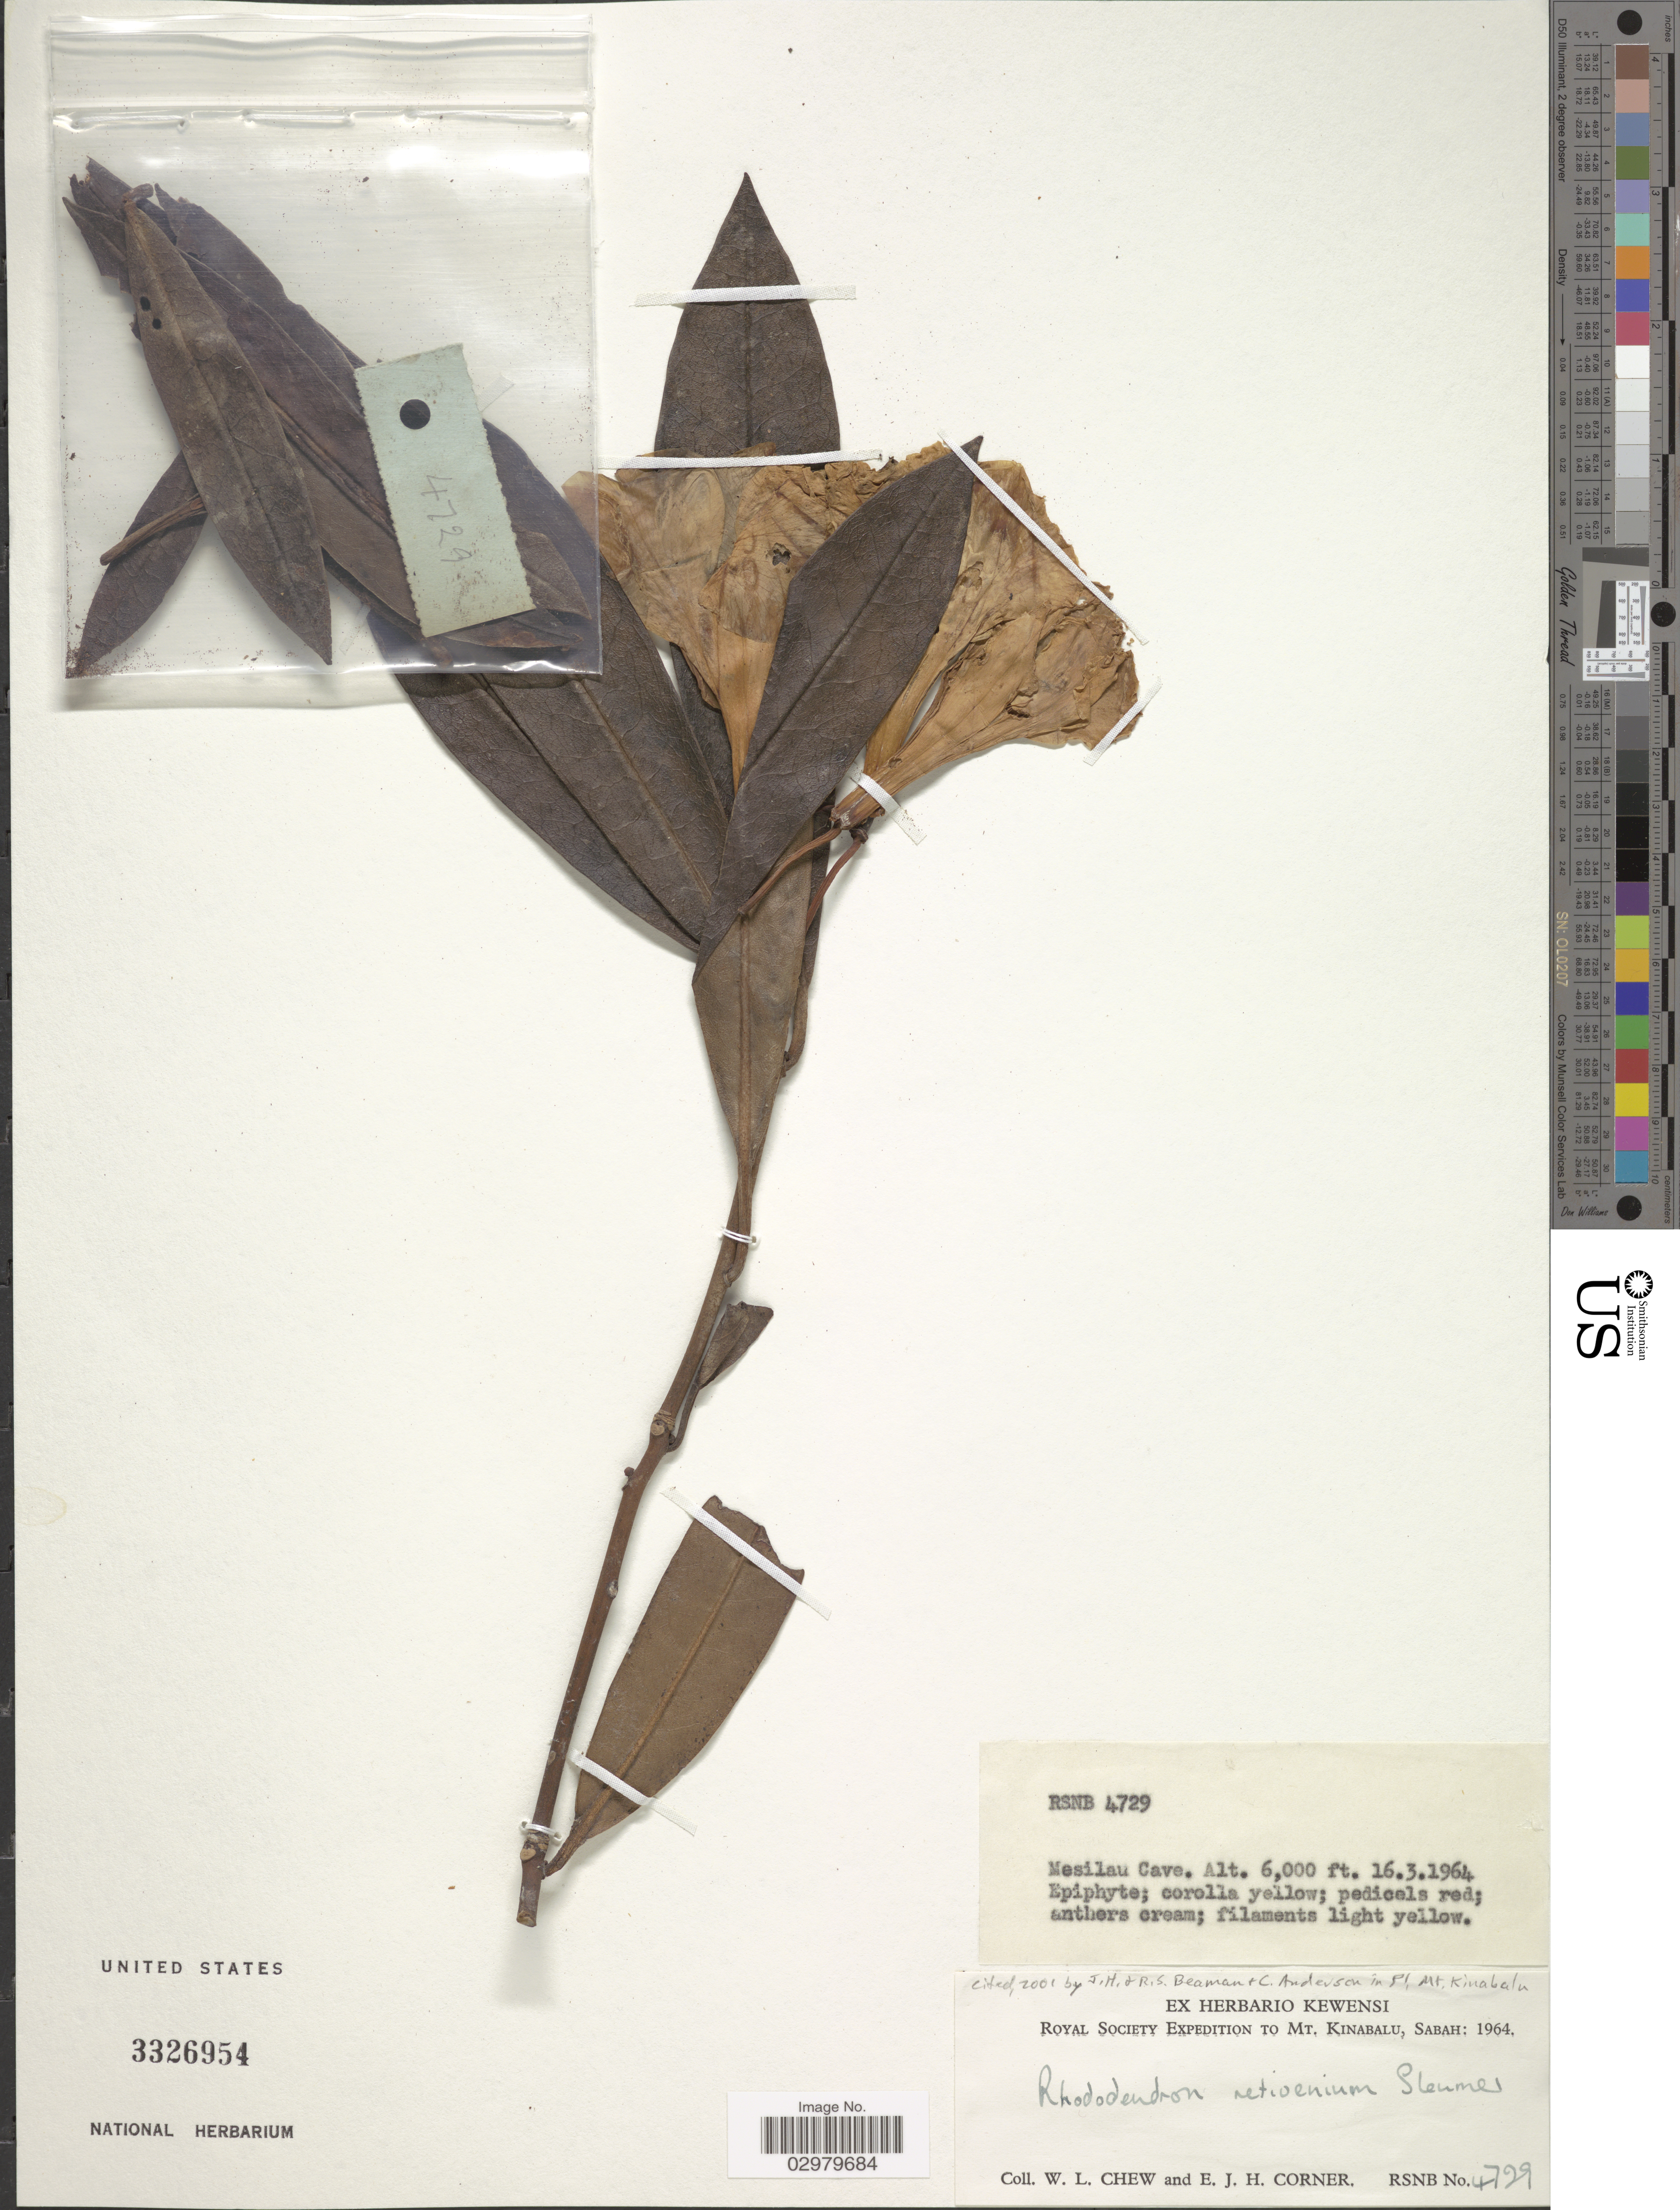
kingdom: Plantae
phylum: Tracheophyta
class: Magnoliopsida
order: Ericales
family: Ericaceae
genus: Rhododendron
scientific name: Rhododendron retivenium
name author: Sleumer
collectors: W. Chew & E. Corner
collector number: RSNB 4729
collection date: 1964-03-16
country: Malaysia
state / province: Sabah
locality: Mesilau Cave. Mt. Kinabalu.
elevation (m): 1829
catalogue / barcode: US 3326954